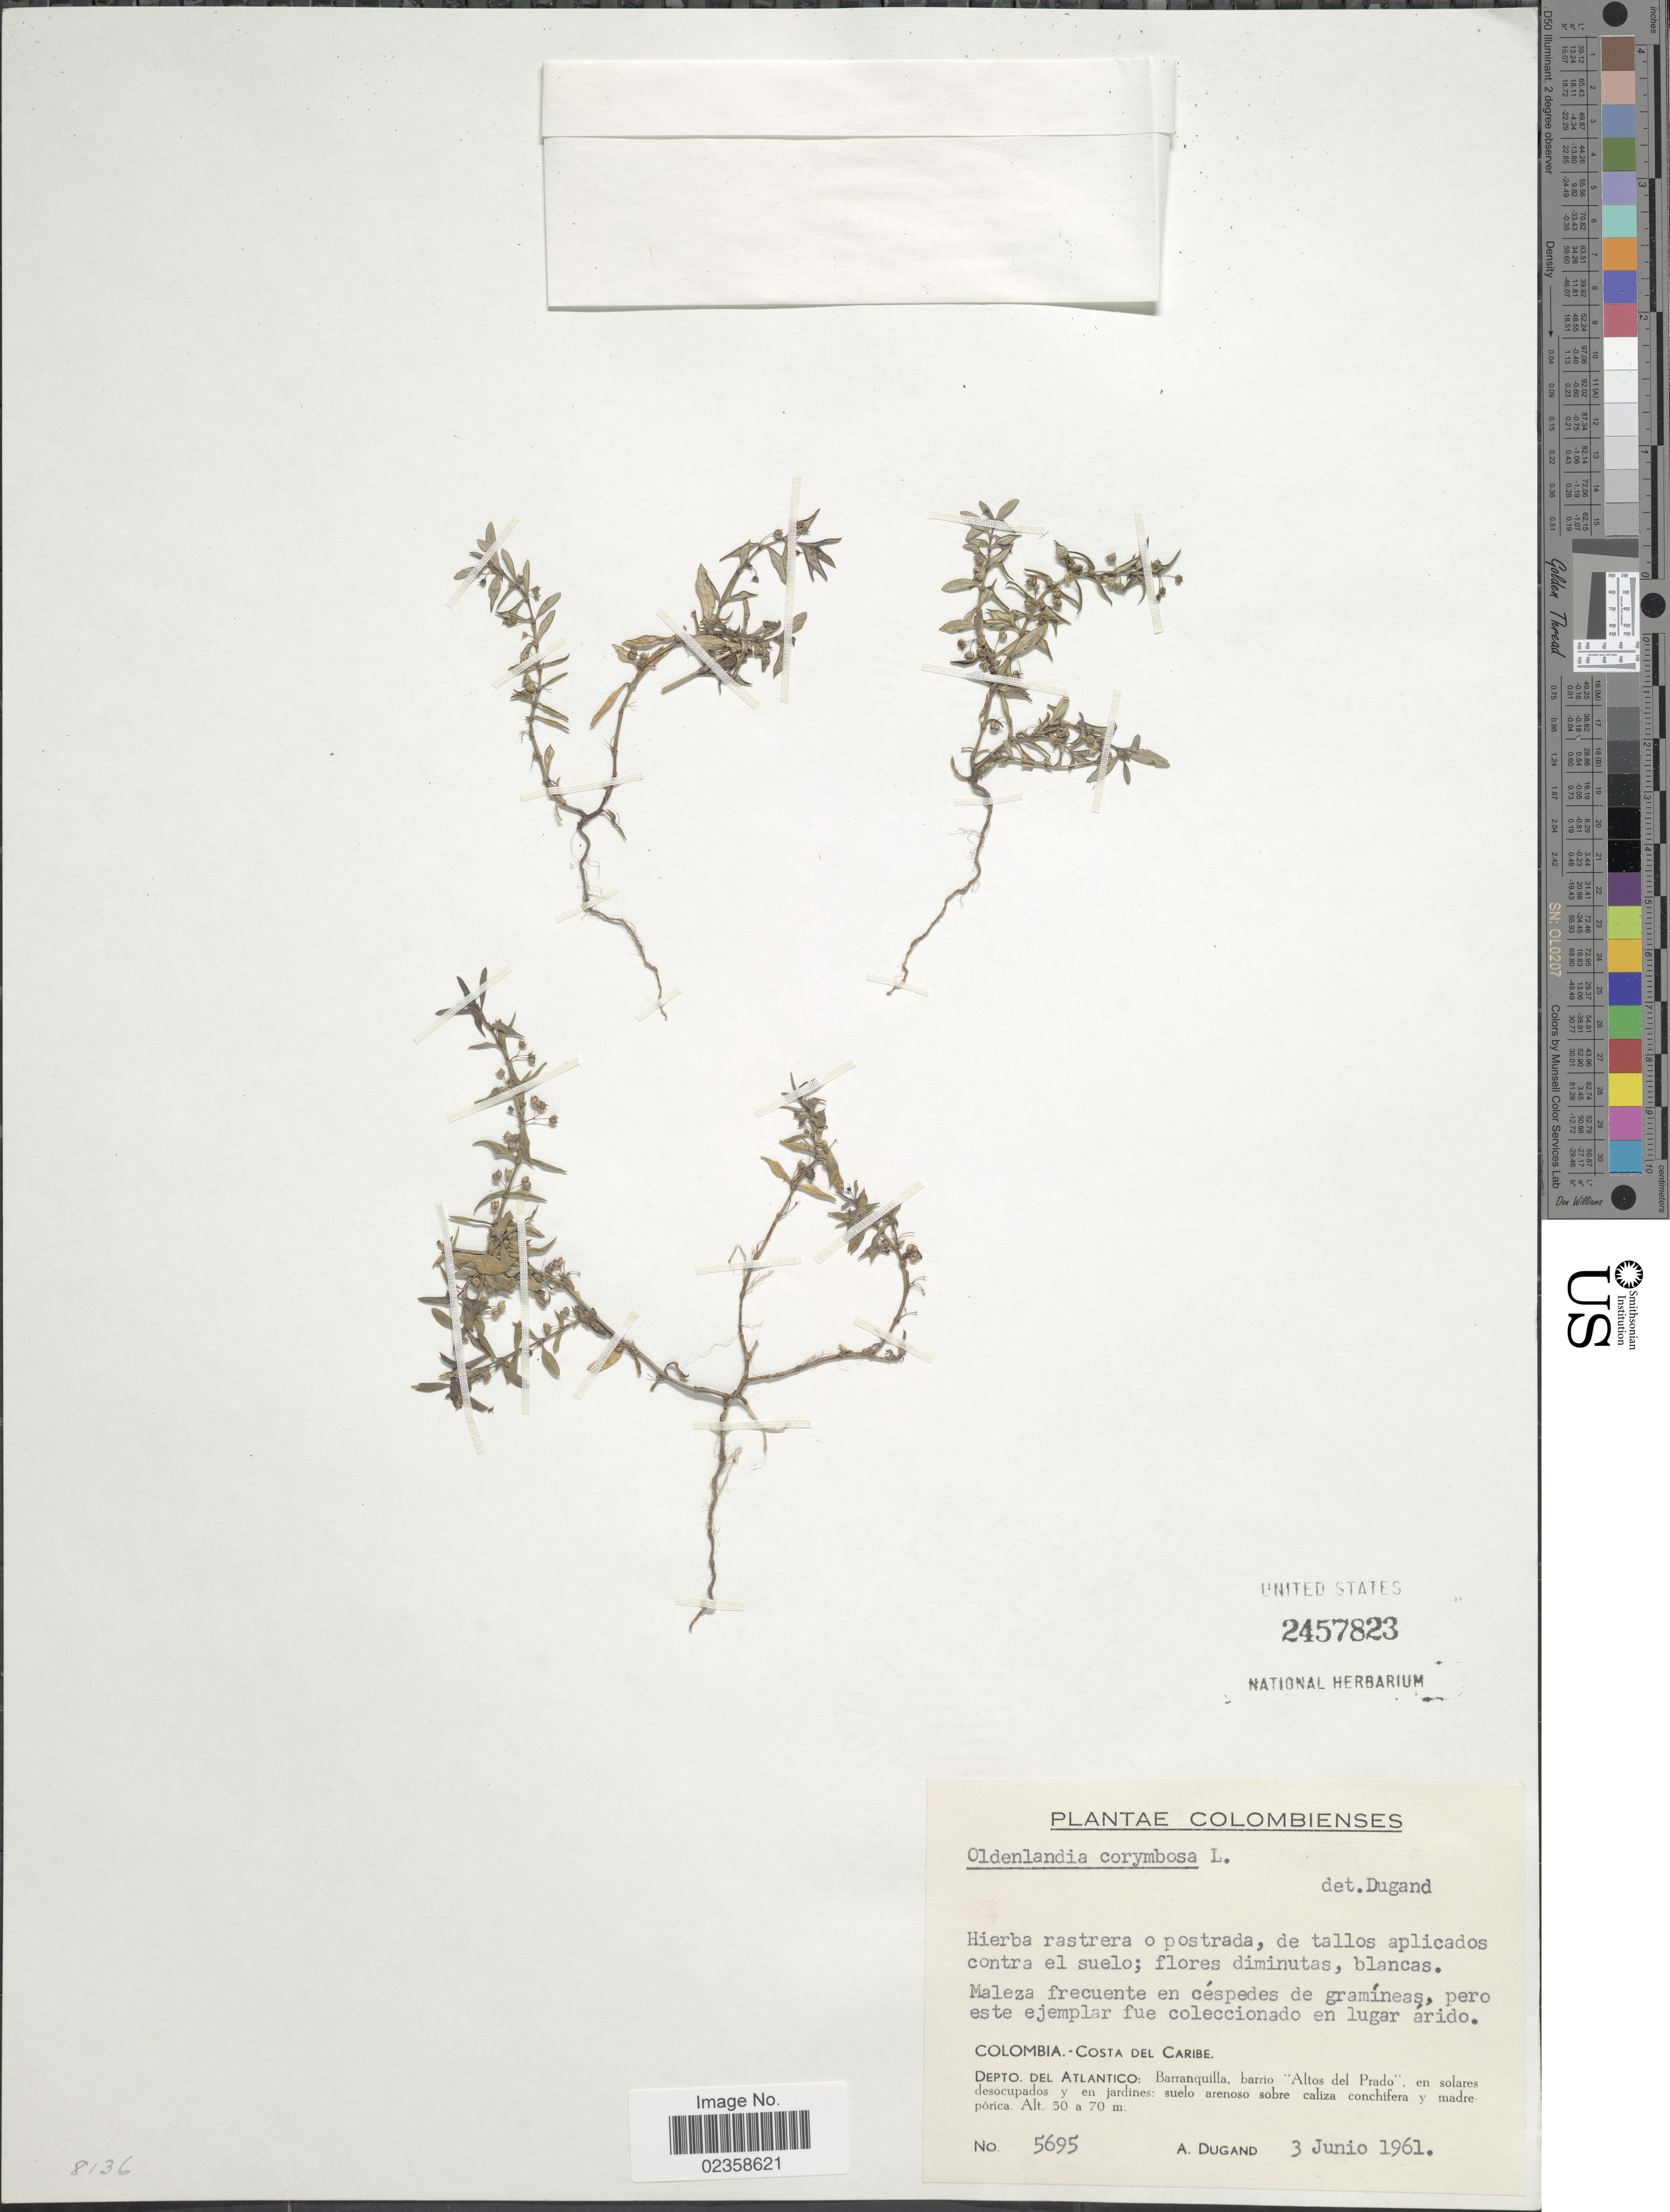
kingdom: Plantae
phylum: Tracheophyta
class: Magnoliopsida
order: Gentianales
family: Rubiaceae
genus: Oldenlandia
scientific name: Oldenlandia corymbosa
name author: L.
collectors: A. Dugand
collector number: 5695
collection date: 1961-06-03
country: Colombia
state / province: Atlántico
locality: Colombia, Costa Del Caribe, Depto. Del Atlantico: Barranquilla, barrio Altos del Prado, en solares desocupados y en jardines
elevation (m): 50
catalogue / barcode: US 2457823